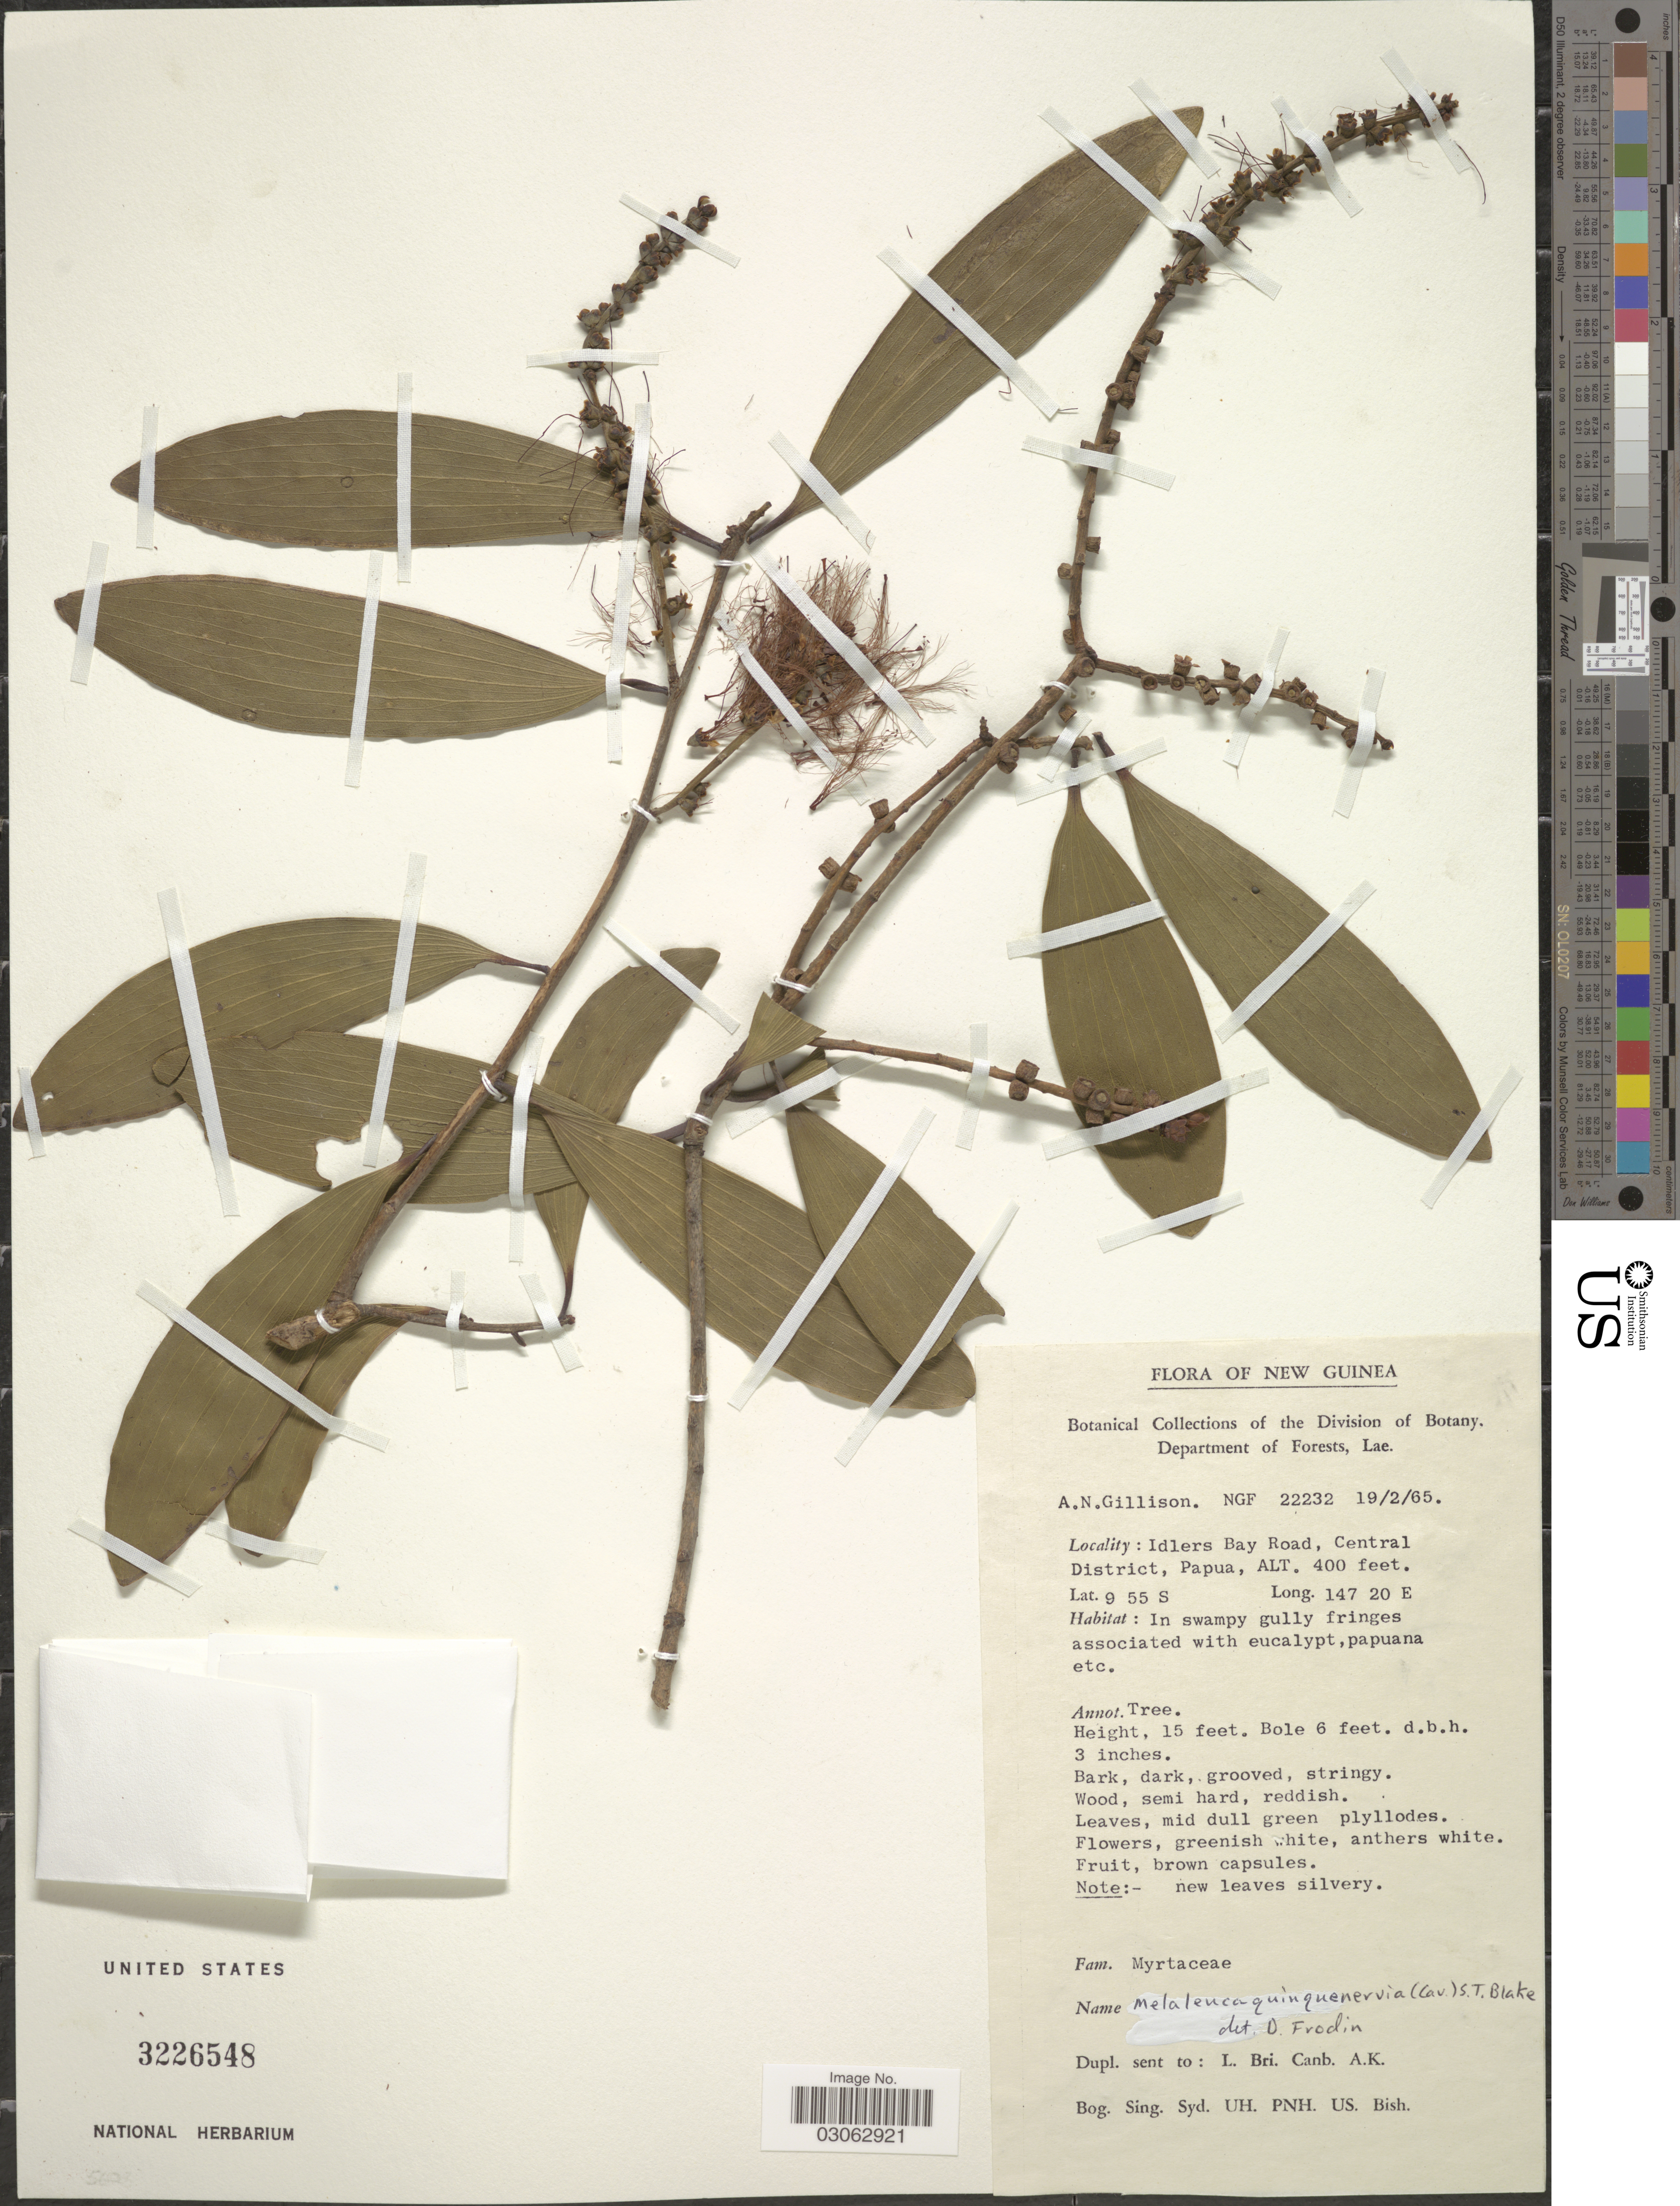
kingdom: Plantae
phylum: Tracheophyta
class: Magnoliopsida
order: Myrtales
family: Myrtaceae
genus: Melaleuca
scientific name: Melaleuca quinquenervia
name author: (Cav.) S.T. Blake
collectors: A. Gillison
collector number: NGF 22232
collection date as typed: Transcribed d/m/y: 19/2/65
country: Papua New Guinea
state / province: Central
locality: New Guinea. Idlers Bay Road, Central District.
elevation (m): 122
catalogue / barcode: US 3226548